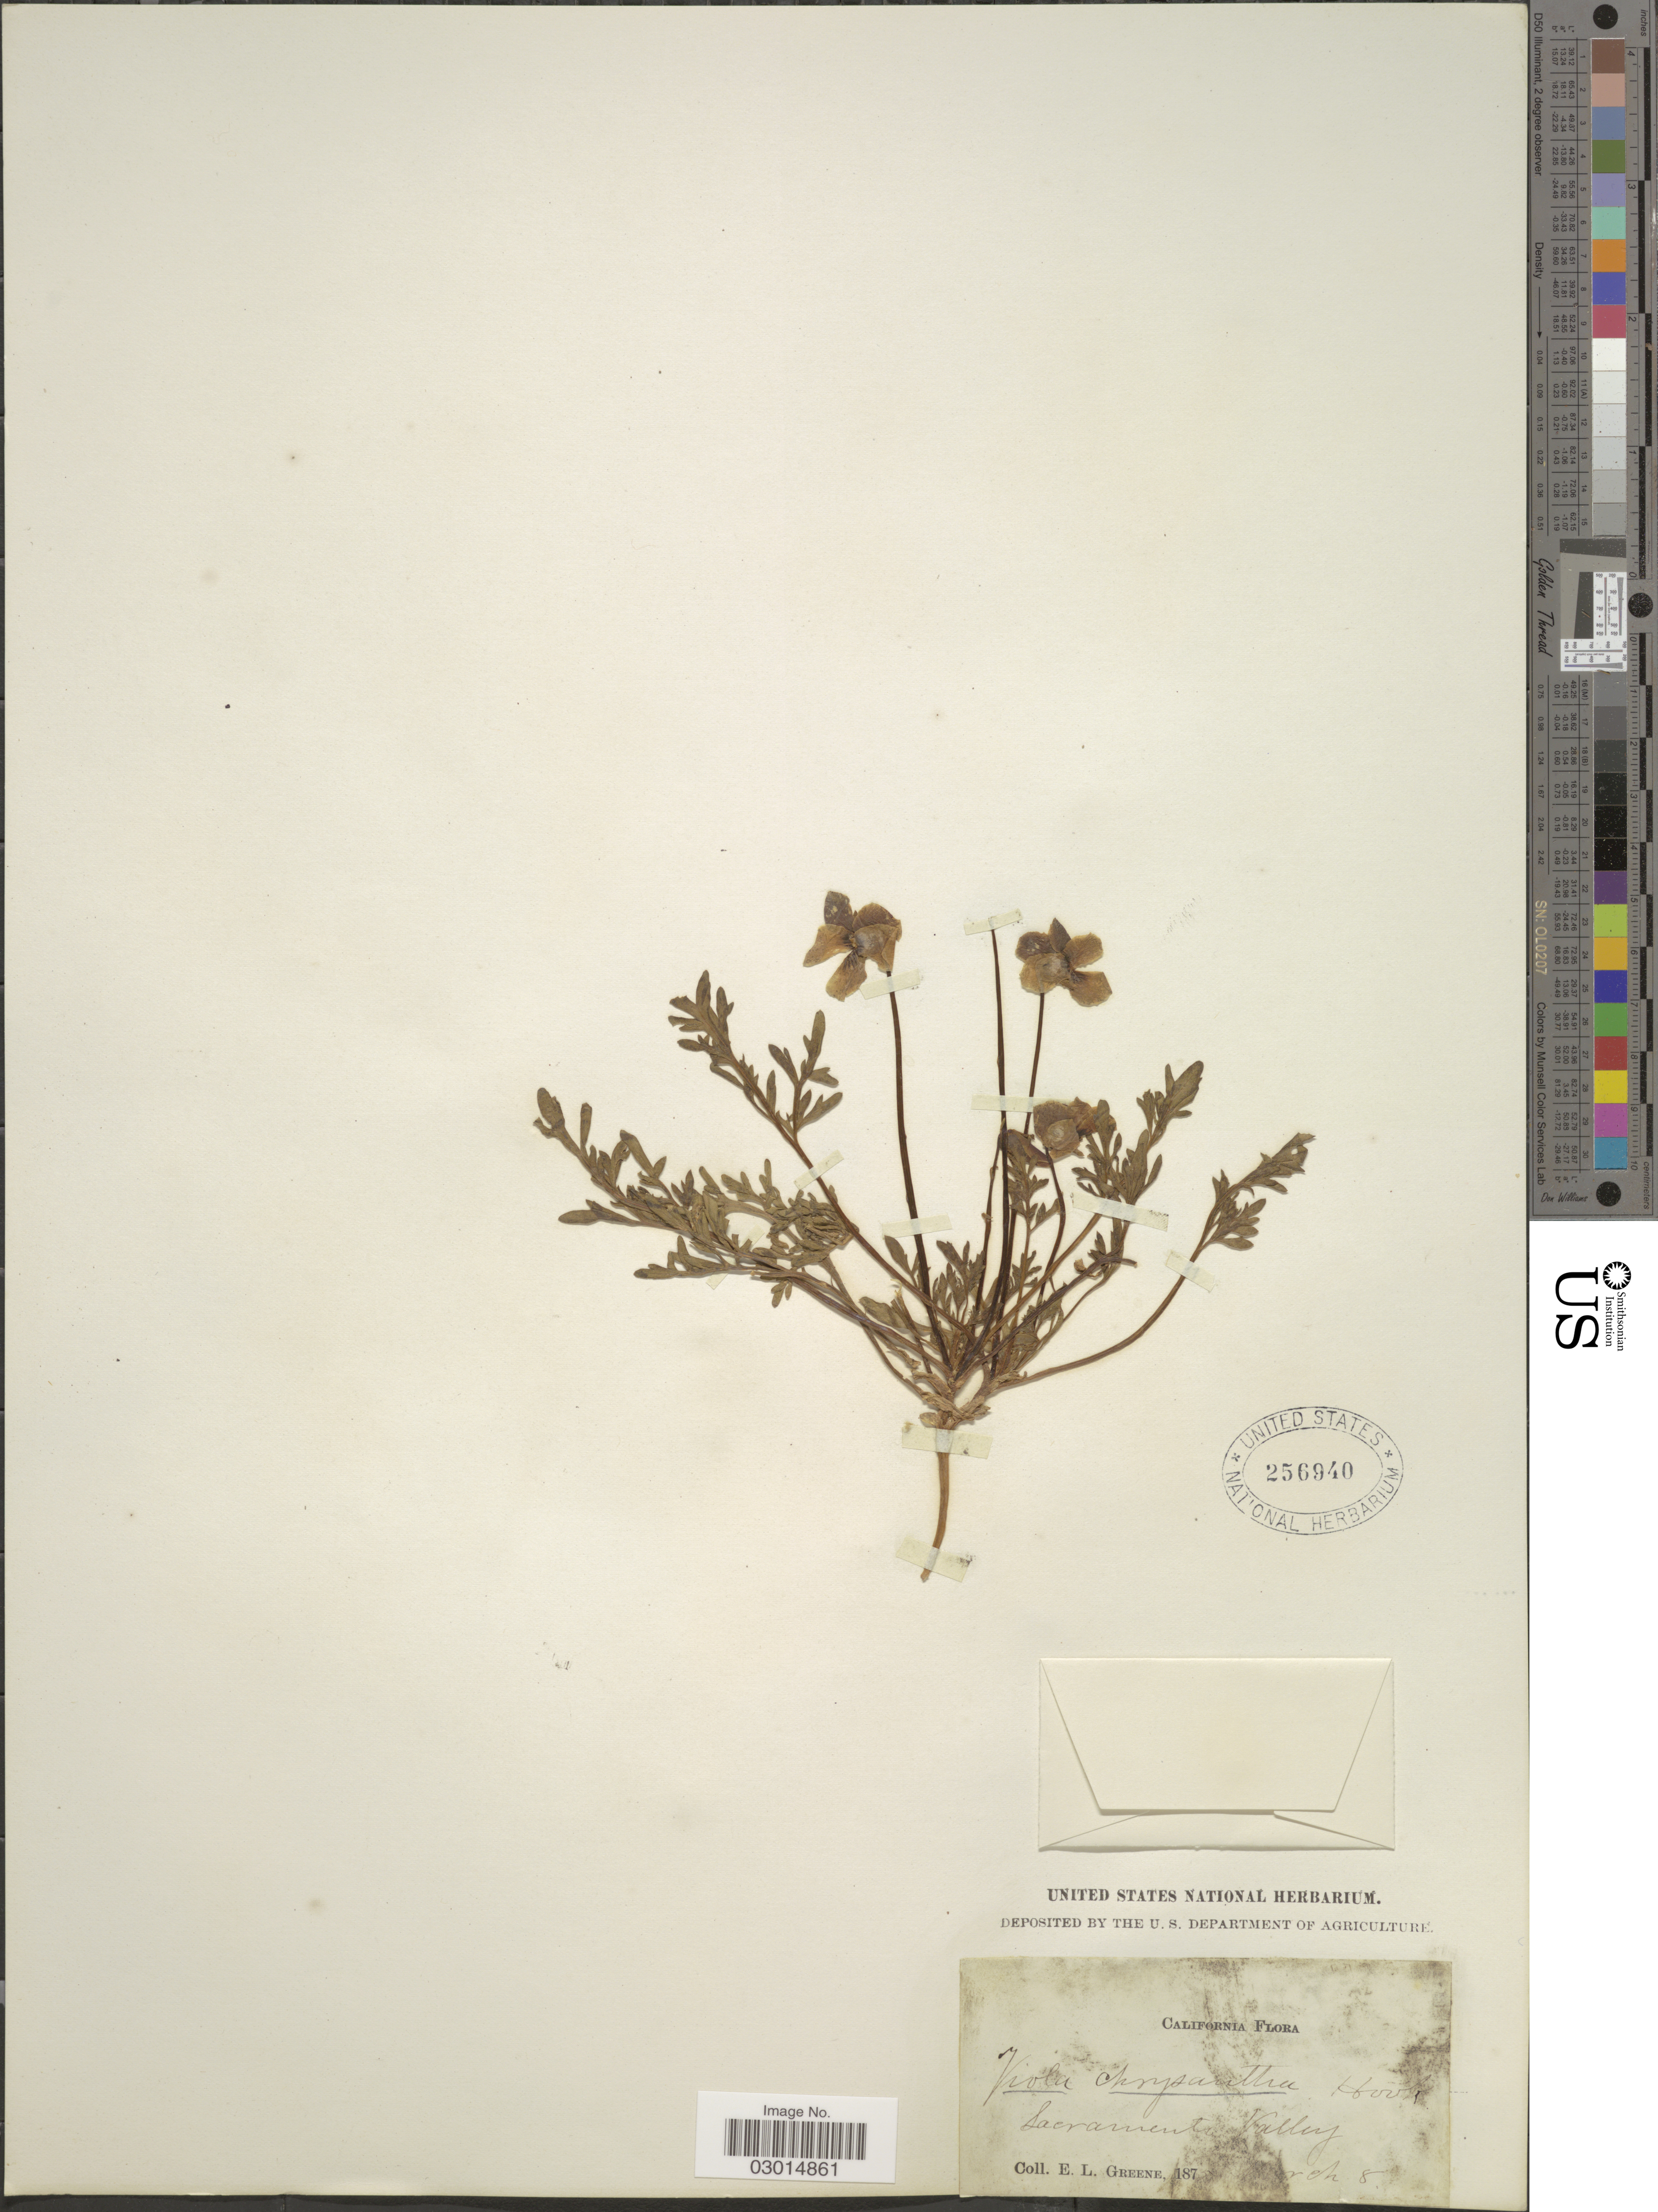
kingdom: Plantae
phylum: Tracheophyta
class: Magnoliopsida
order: Malpighiales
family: Violaceae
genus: Viola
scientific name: Viola douglasii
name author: Steud.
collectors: E. L. Greene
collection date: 1878-03-08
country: United States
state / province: California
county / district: Sacramento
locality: Sacramento Valley.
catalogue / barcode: US 256940